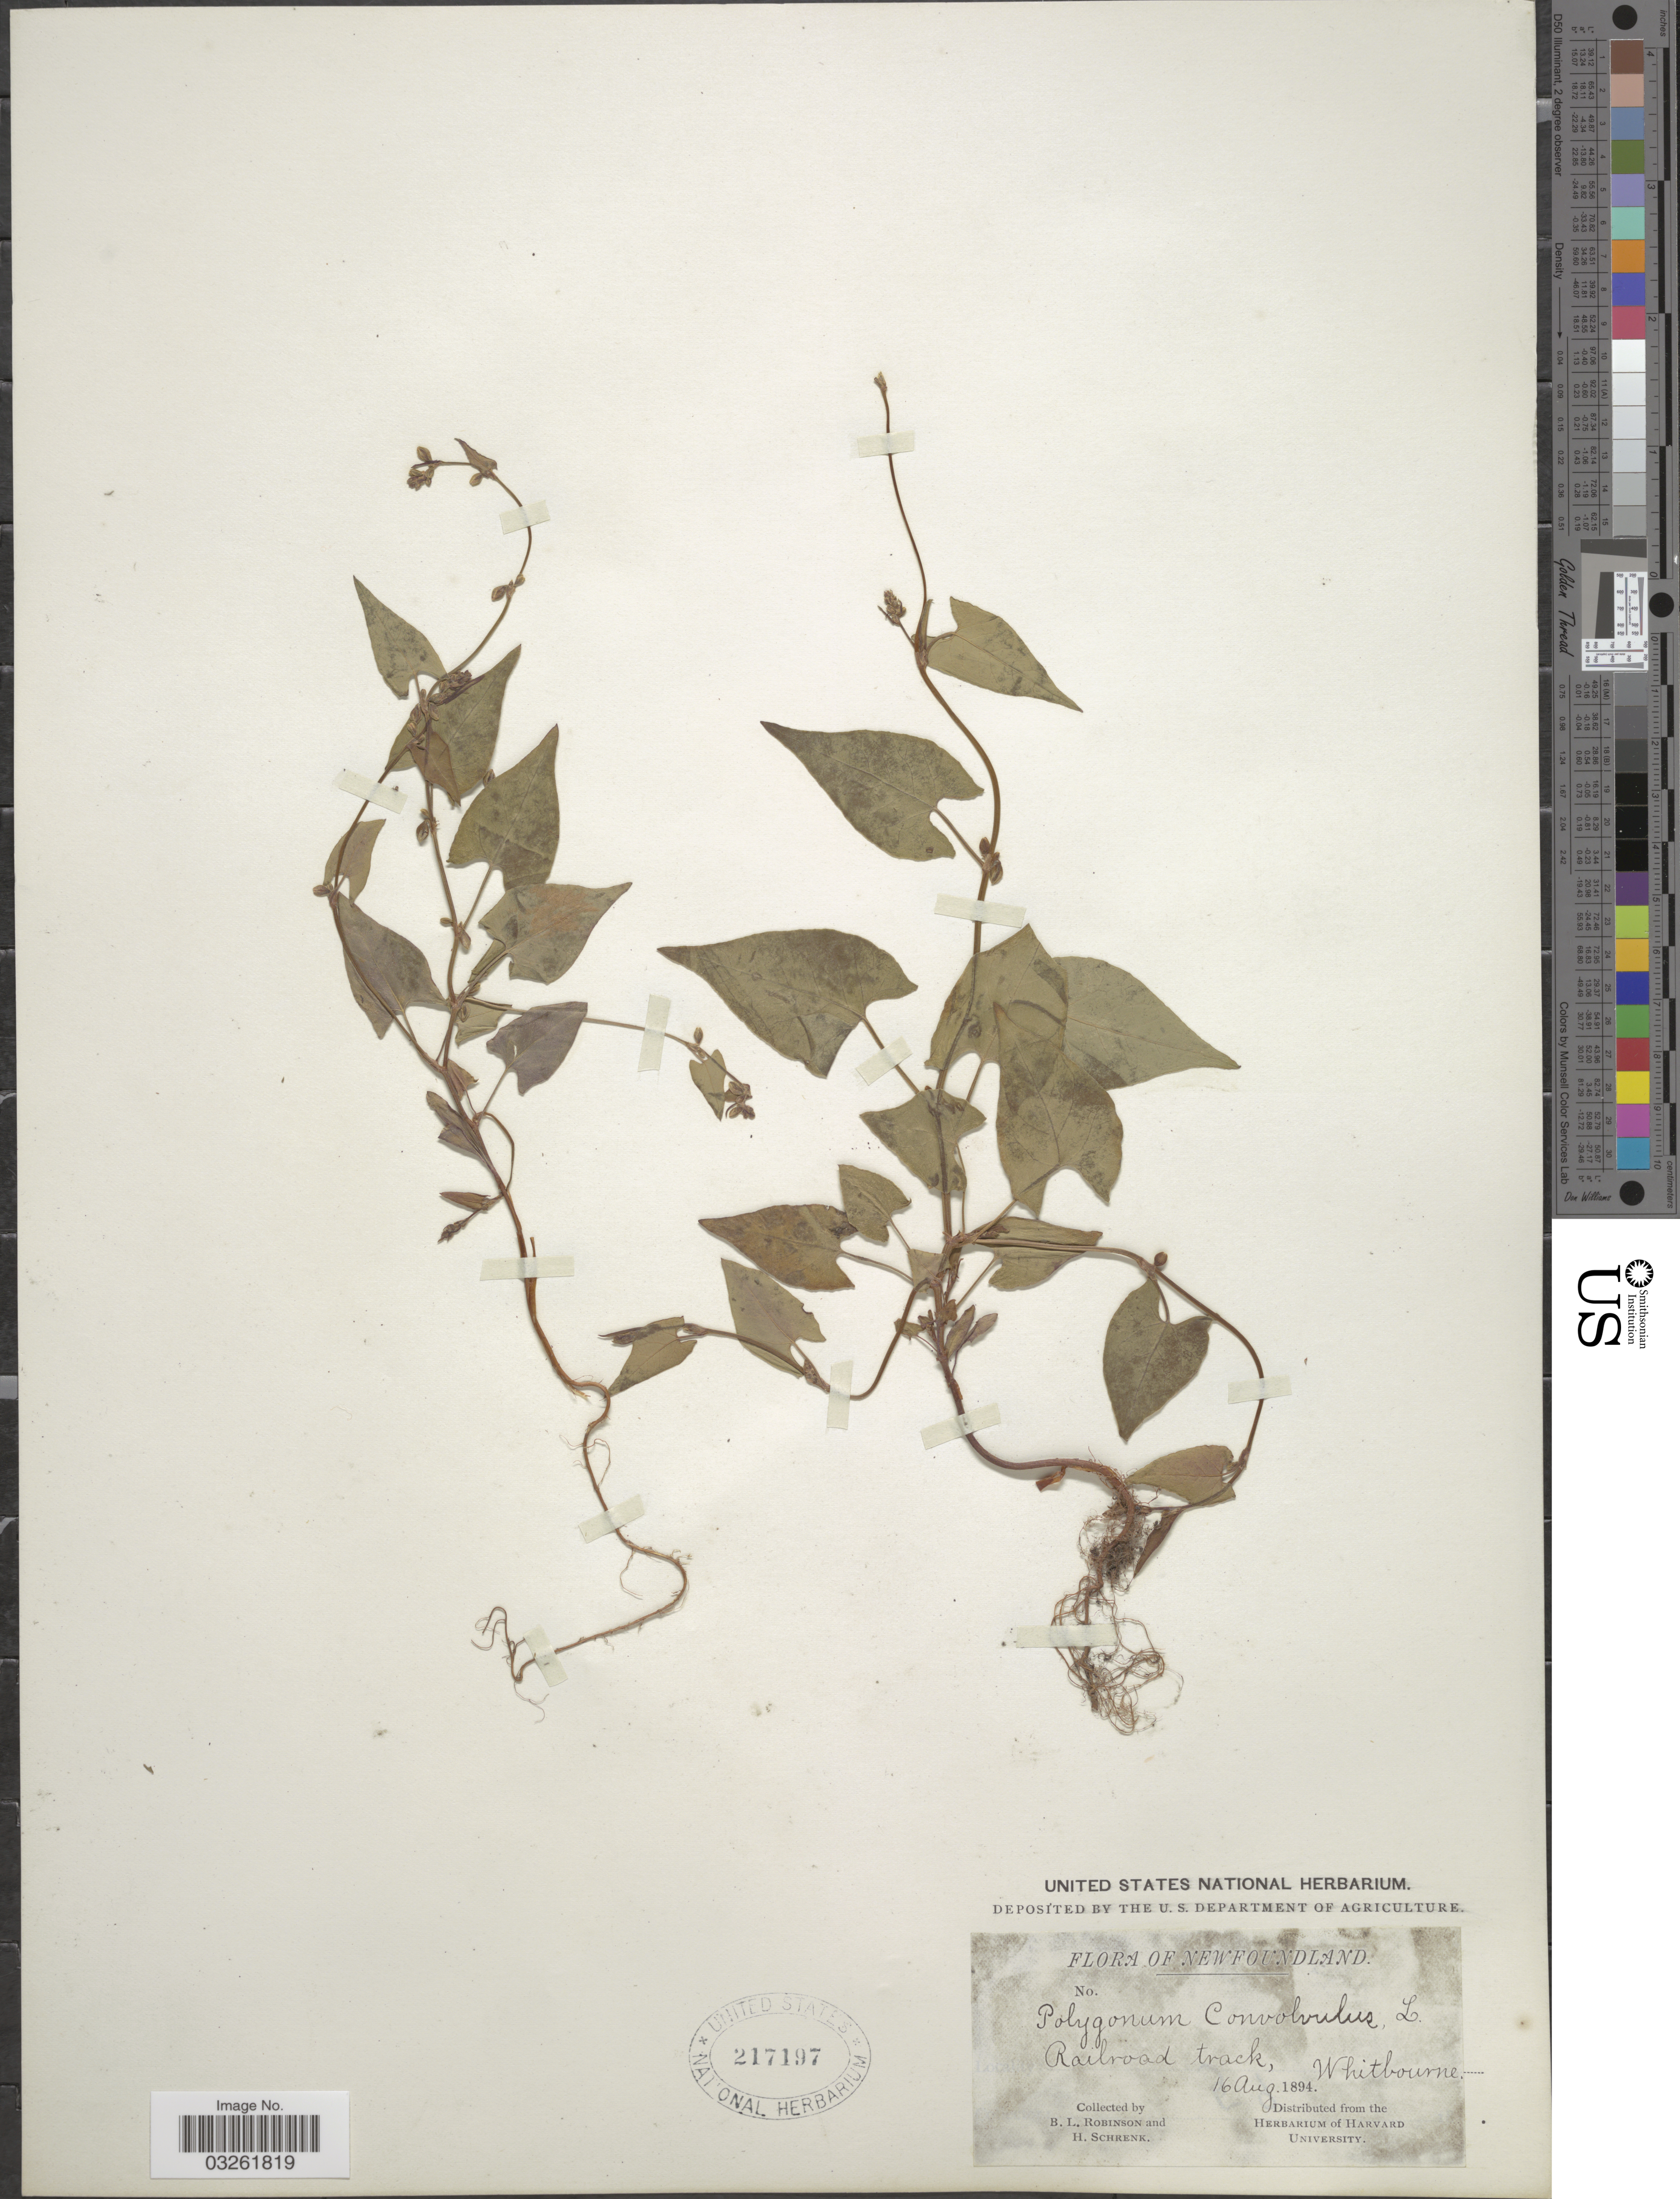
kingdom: Plantae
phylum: Tracheophyta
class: Magnoliopsida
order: Caryophyllales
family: Polygonaceae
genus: Fallopia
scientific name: Fallopia convolvulus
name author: (L.) Á. Löve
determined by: Strong, M. T., (US), Smithsonian Institution - National Museum of Natural History (UNITED STATES)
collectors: B. L. Robinson & H. Schrenk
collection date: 1894-08-16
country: Canada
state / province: Newfoundland and Labrador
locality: Railroad track, Whitebourne.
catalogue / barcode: US 217197